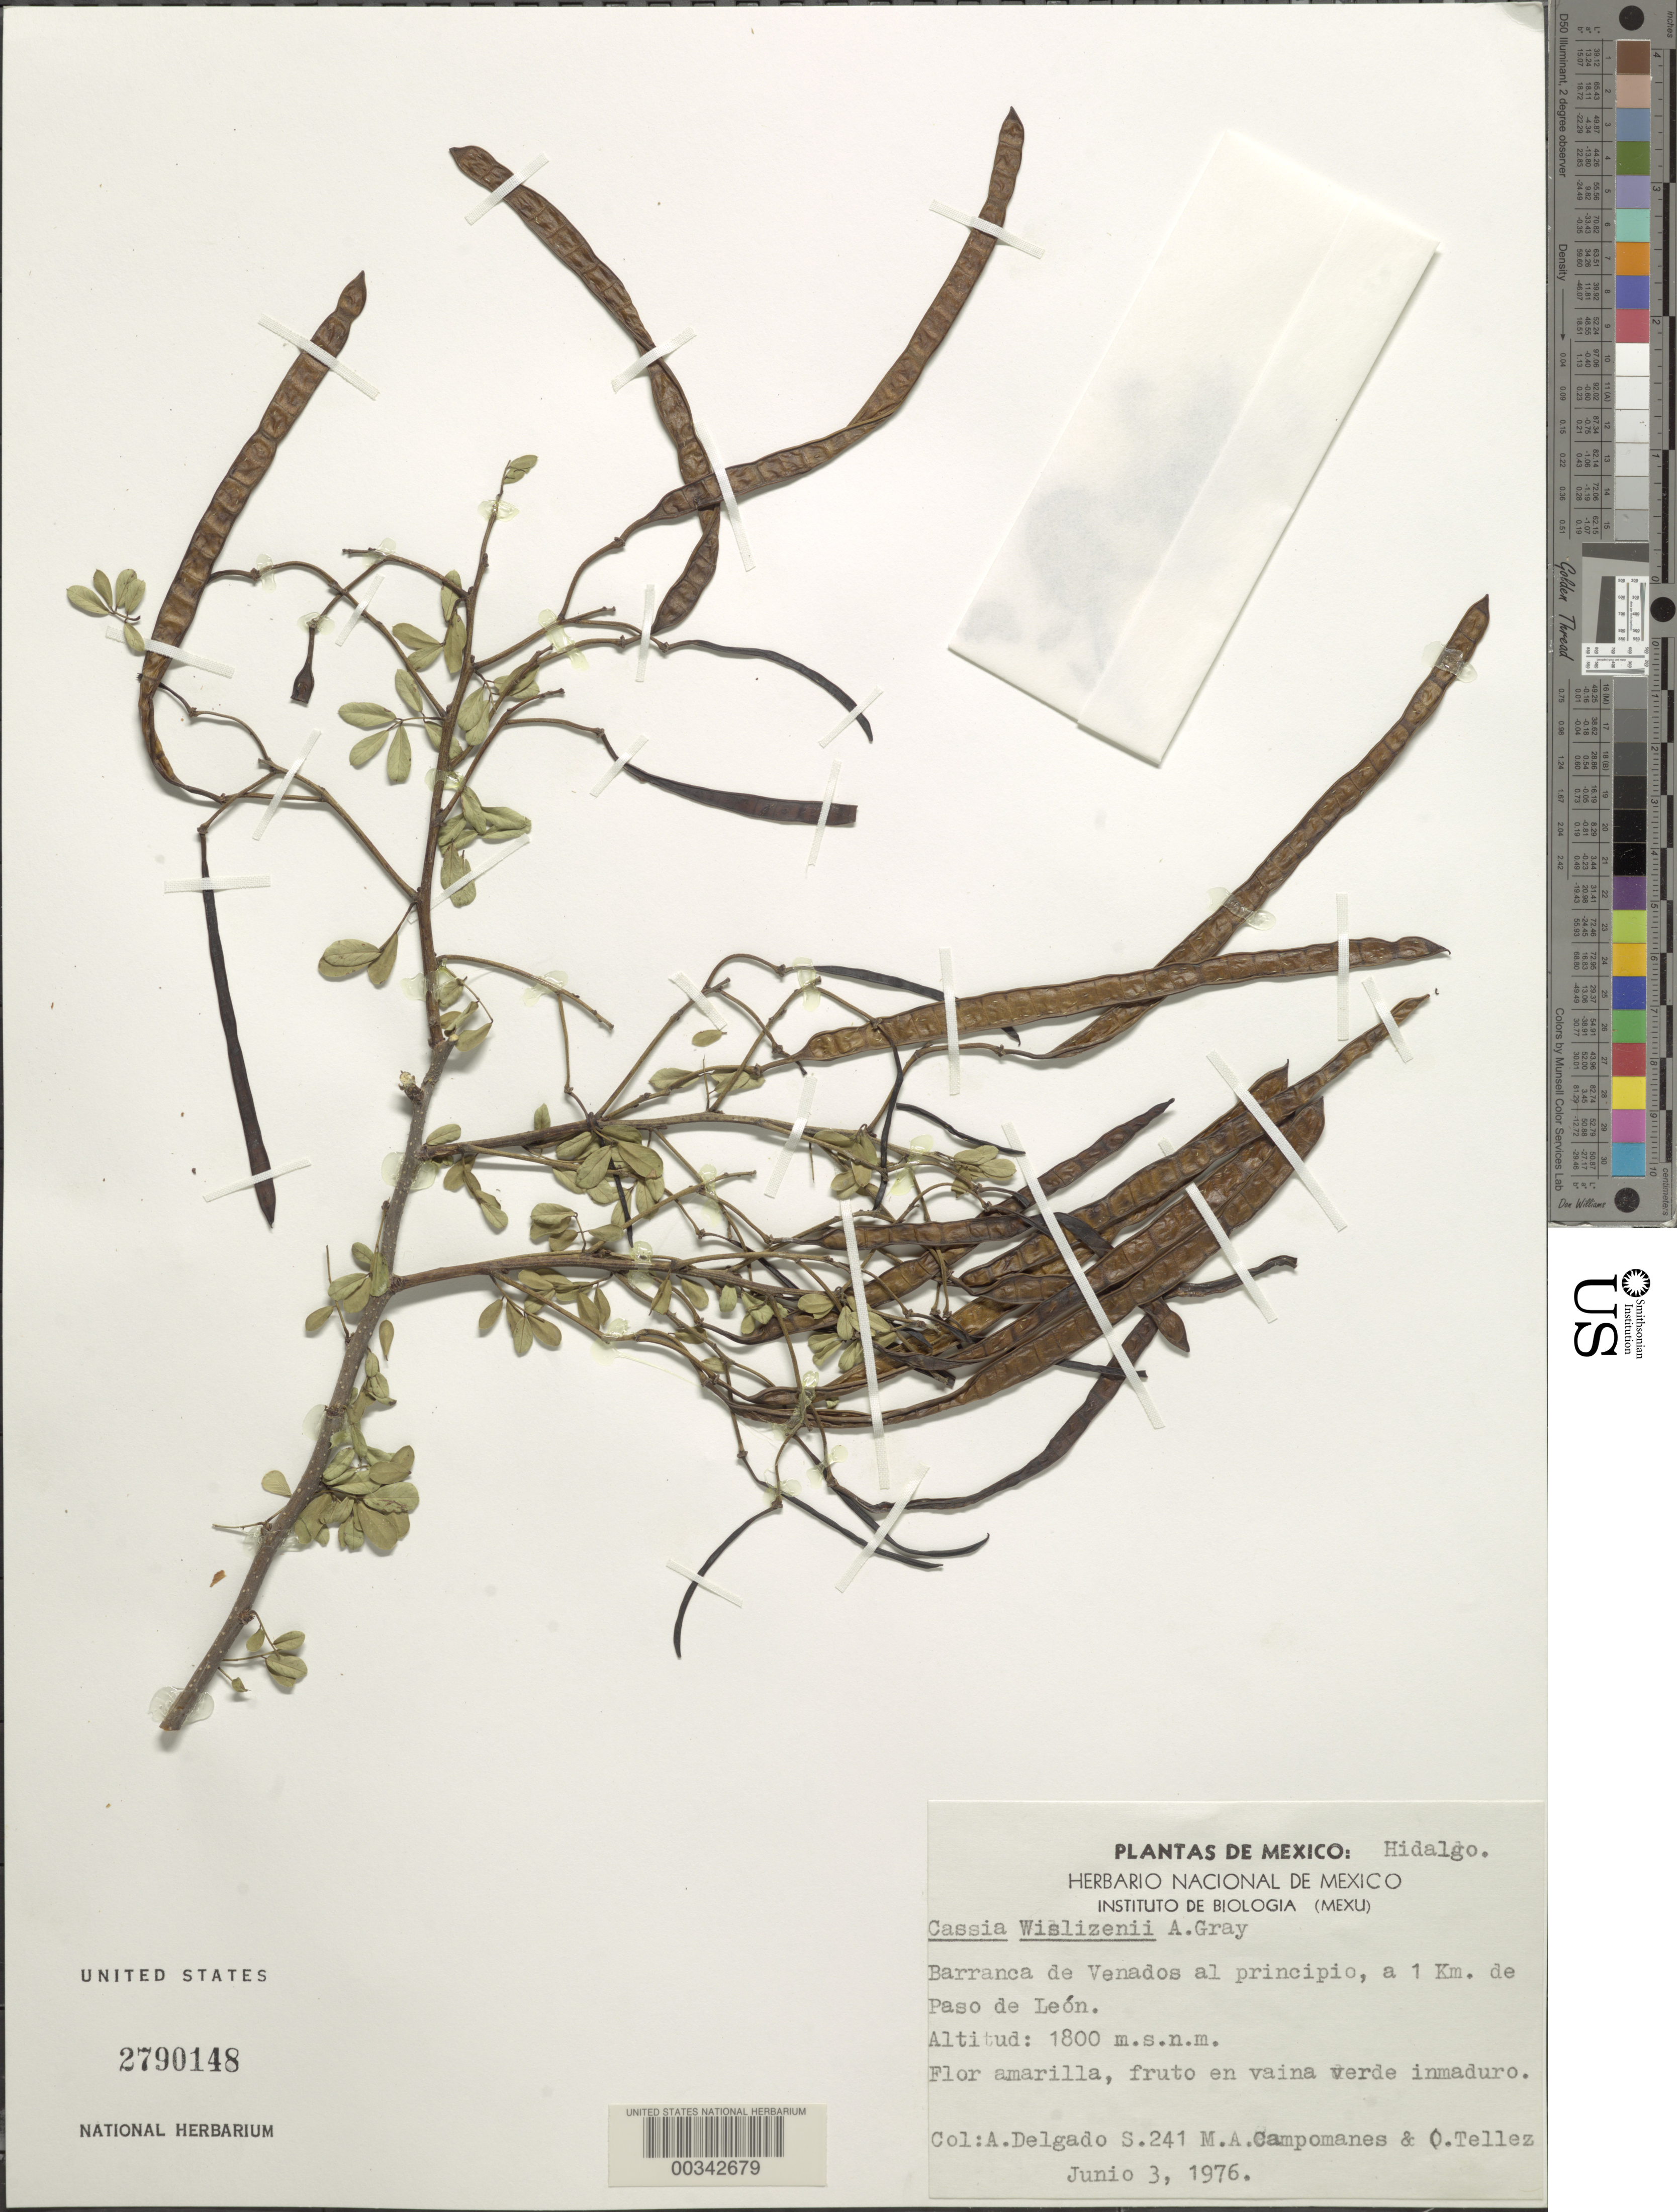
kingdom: Plantae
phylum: Tracheophyta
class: Magnoliopsida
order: Fabales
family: Fabaceae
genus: Senna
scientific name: Senna wislizeni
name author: (A. Gray) H.S. Irwin & Barneby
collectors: A. Delgado S., M. Campomanes & O. Téllez V.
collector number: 241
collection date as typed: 03 Jun 1976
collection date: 1976-06-03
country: Mexico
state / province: Hidalgo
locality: Barranca de Venados to the beginning, 1 km to Paso de Leon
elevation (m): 1800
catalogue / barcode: US 2790148